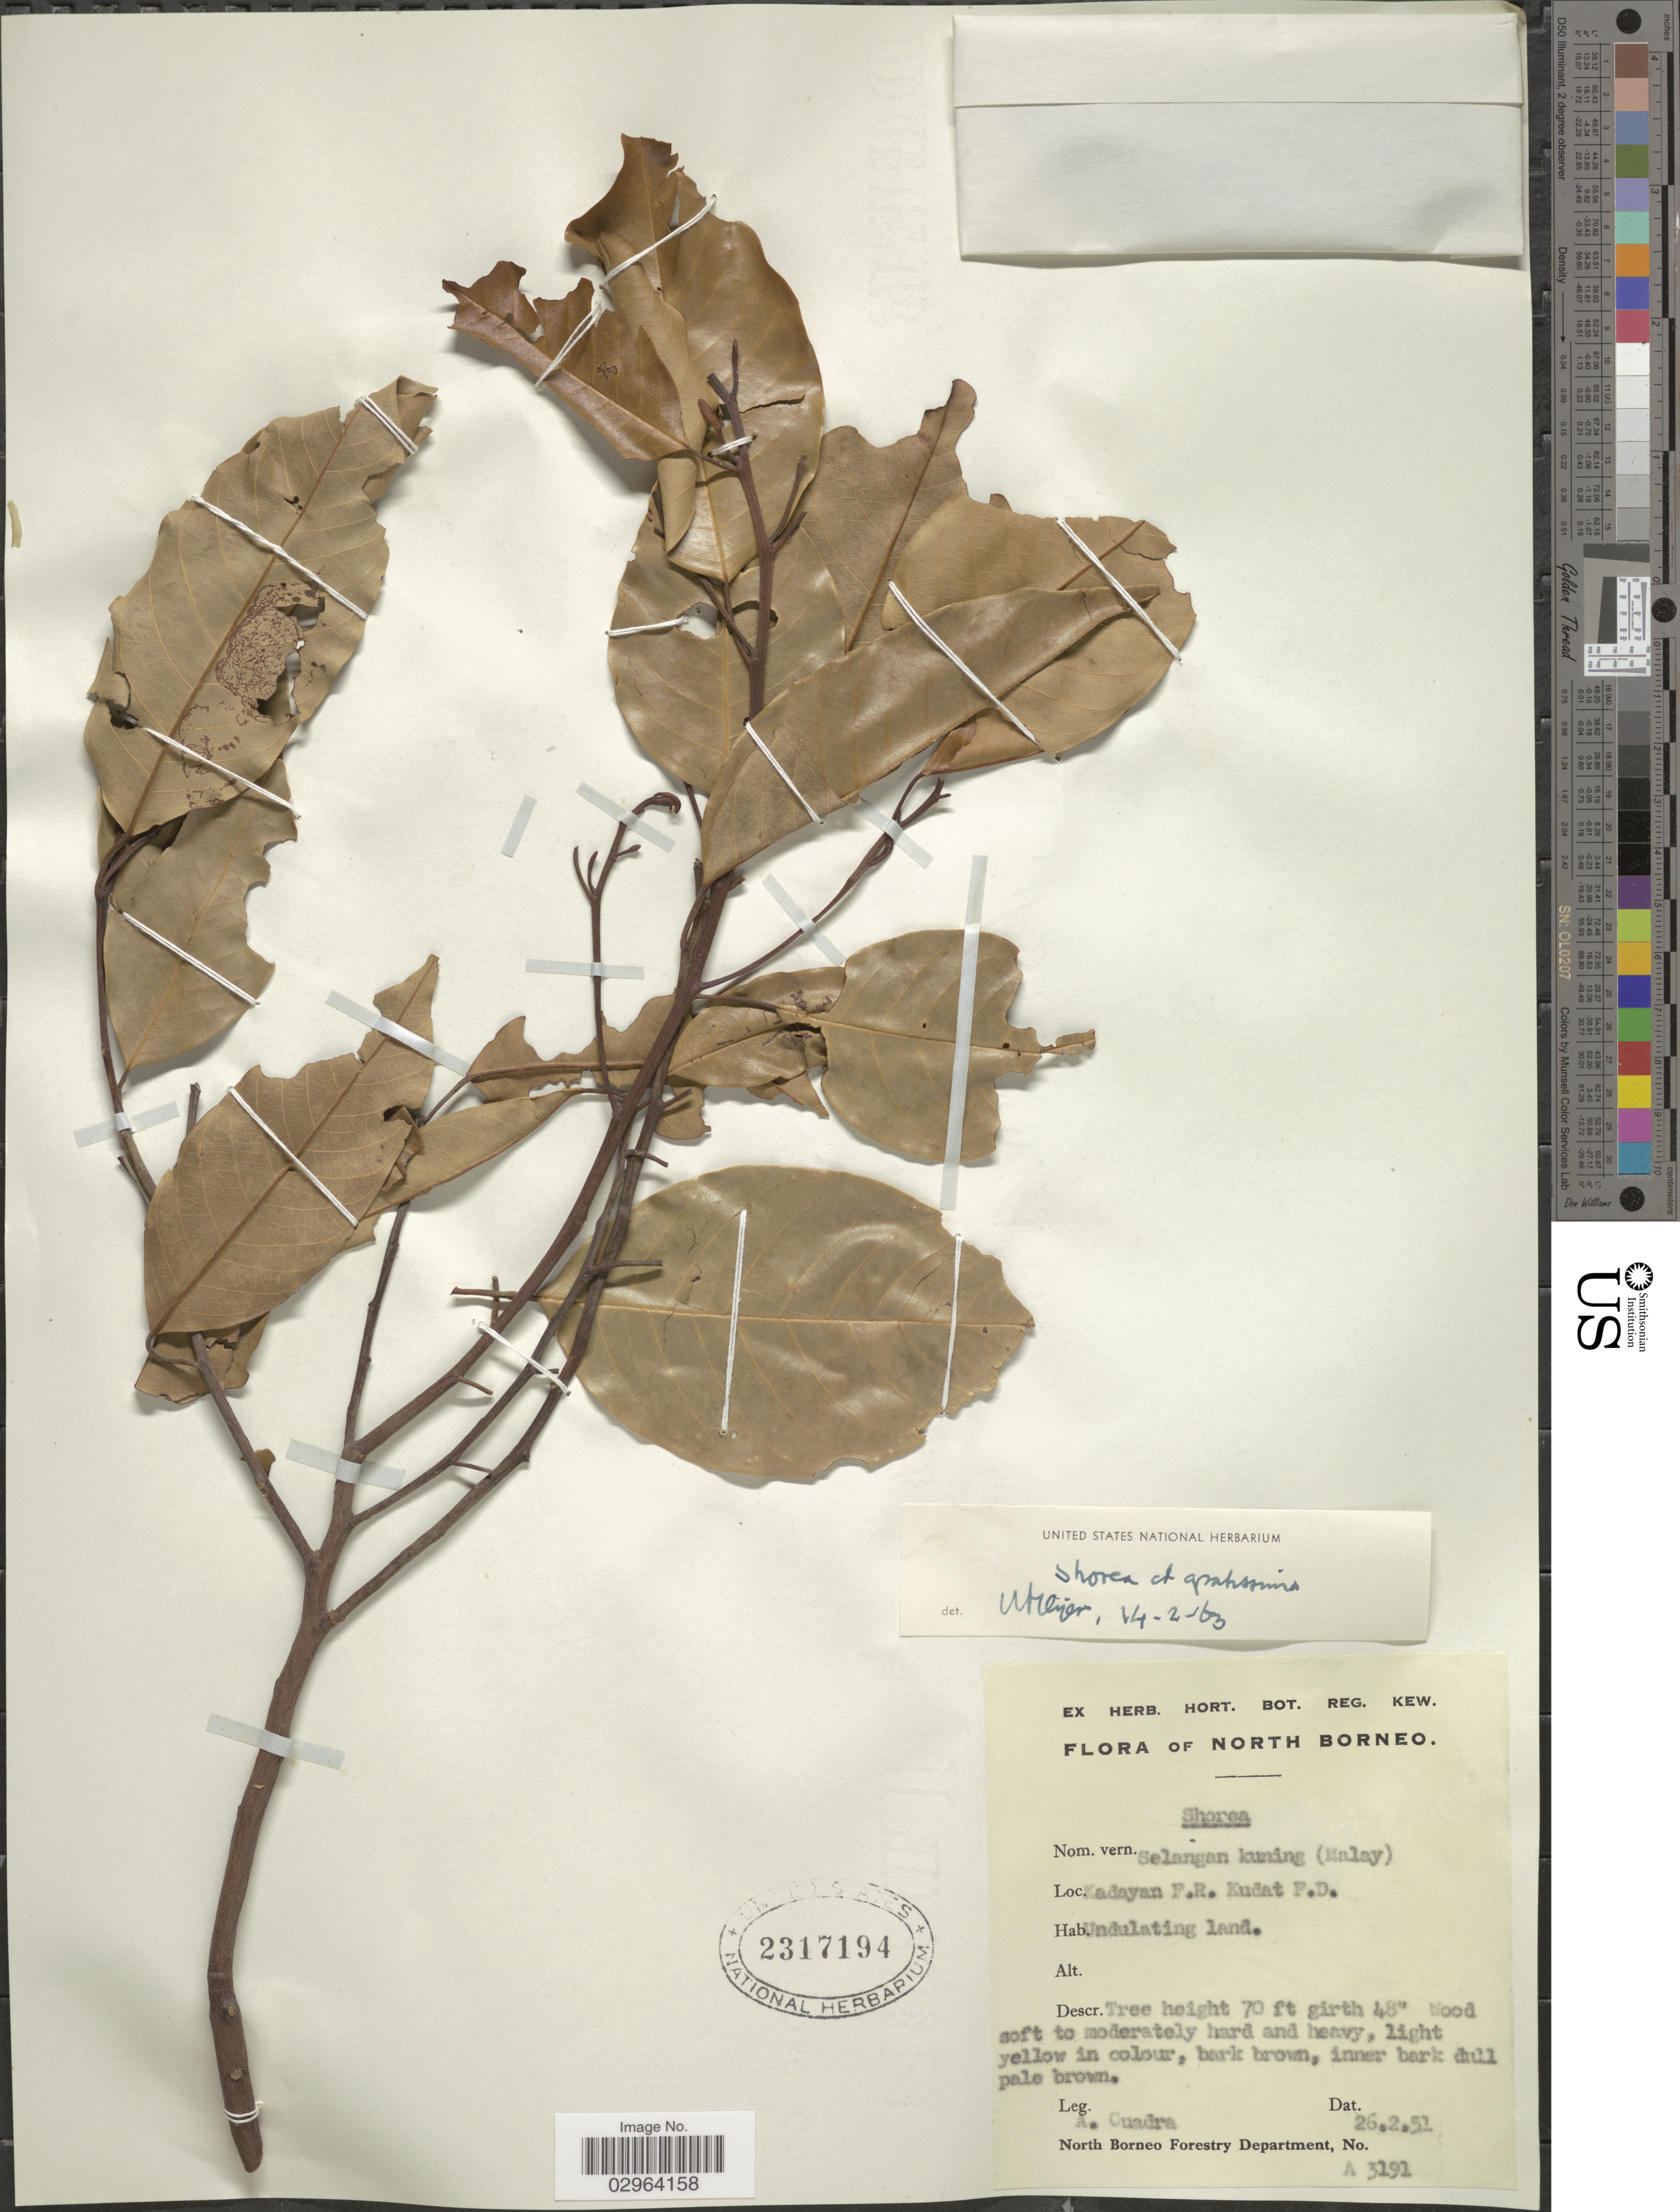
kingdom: Plantae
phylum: Tracheophyta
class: Magnoliopsida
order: Malvales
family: Dipterocarpaceae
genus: Anthoshorea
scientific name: Anthoshorea gratissima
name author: (Wall. ex Kurz) P.S. Ashton & J. Heck.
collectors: A. Cuadra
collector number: A 3191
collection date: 1951-02-26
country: Malaysia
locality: North Borneo. Kadayan F.R. Kudat F.D. Undulating land.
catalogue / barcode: US 2317194